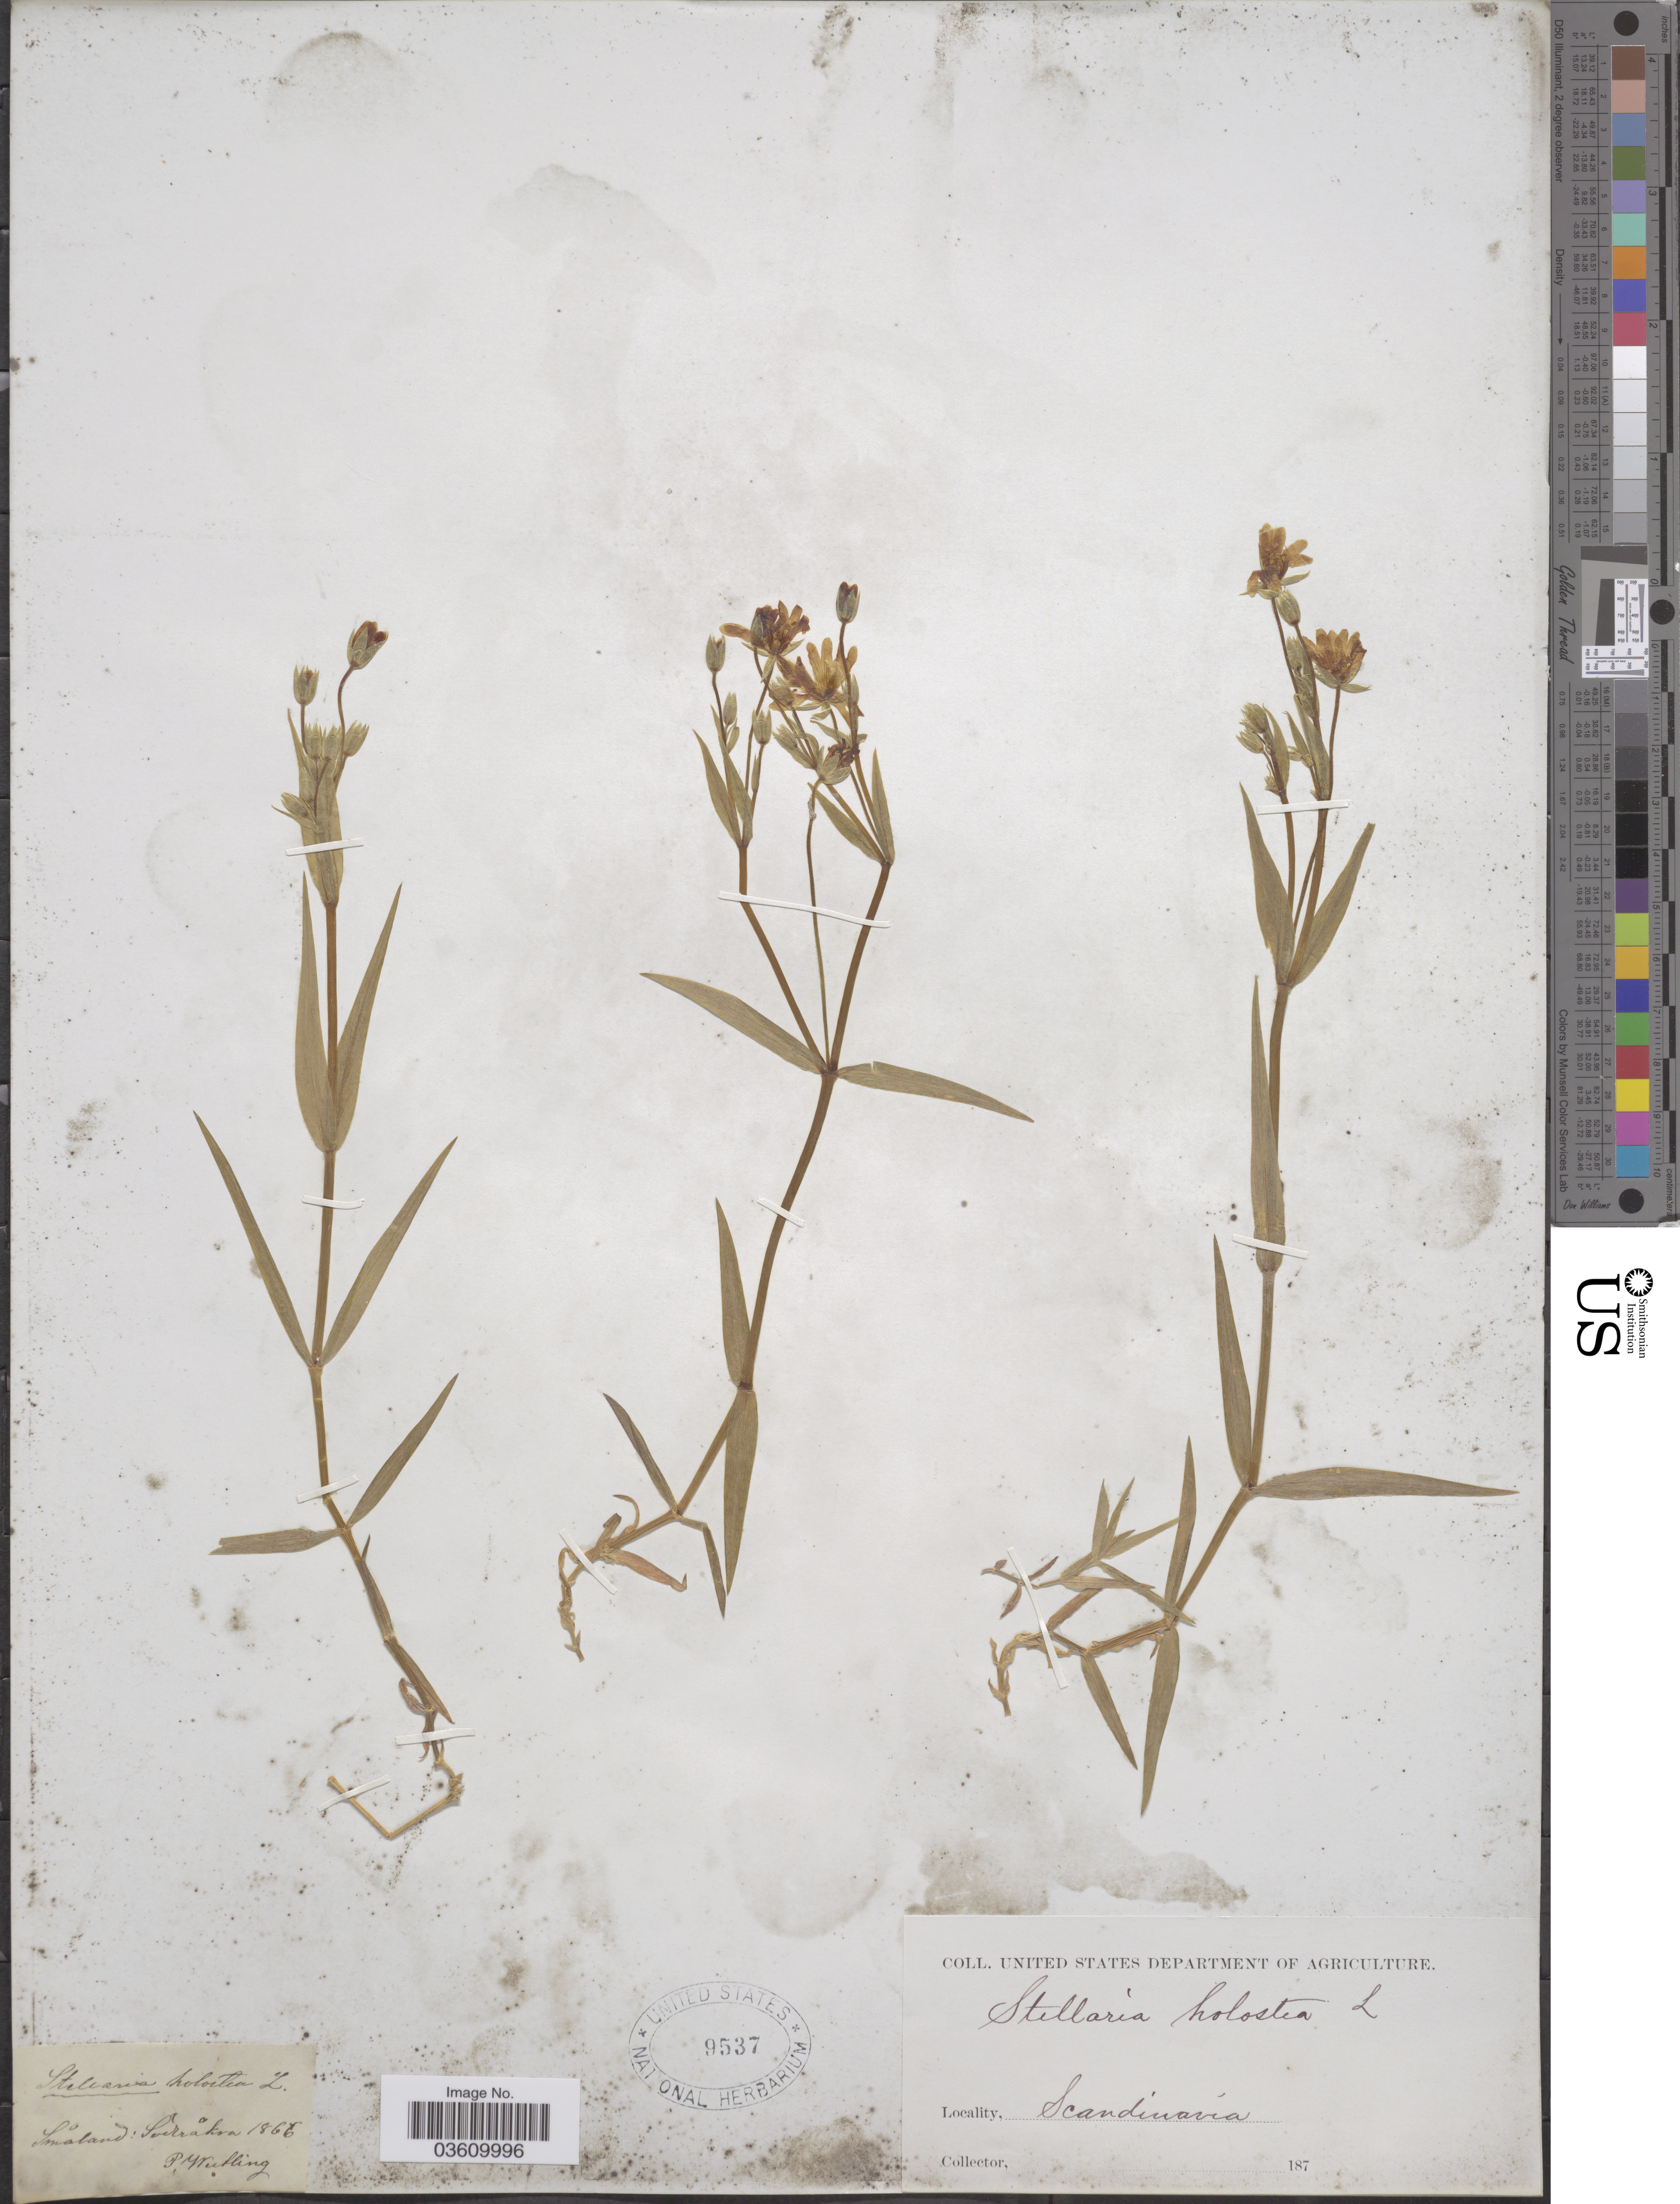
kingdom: Plantae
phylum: Tracheophyta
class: Magnoliopsida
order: Caryophyllales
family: Caryophyllaceae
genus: Rabelera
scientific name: Rabelera holostea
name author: (L.) M.T. Sharples & E.A. Tripp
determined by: U.S. National Herbarium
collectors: P. Westling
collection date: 1866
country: Sweden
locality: Scandinavia. Smaland: Sodrakva. [interpreted]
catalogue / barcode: US 9537